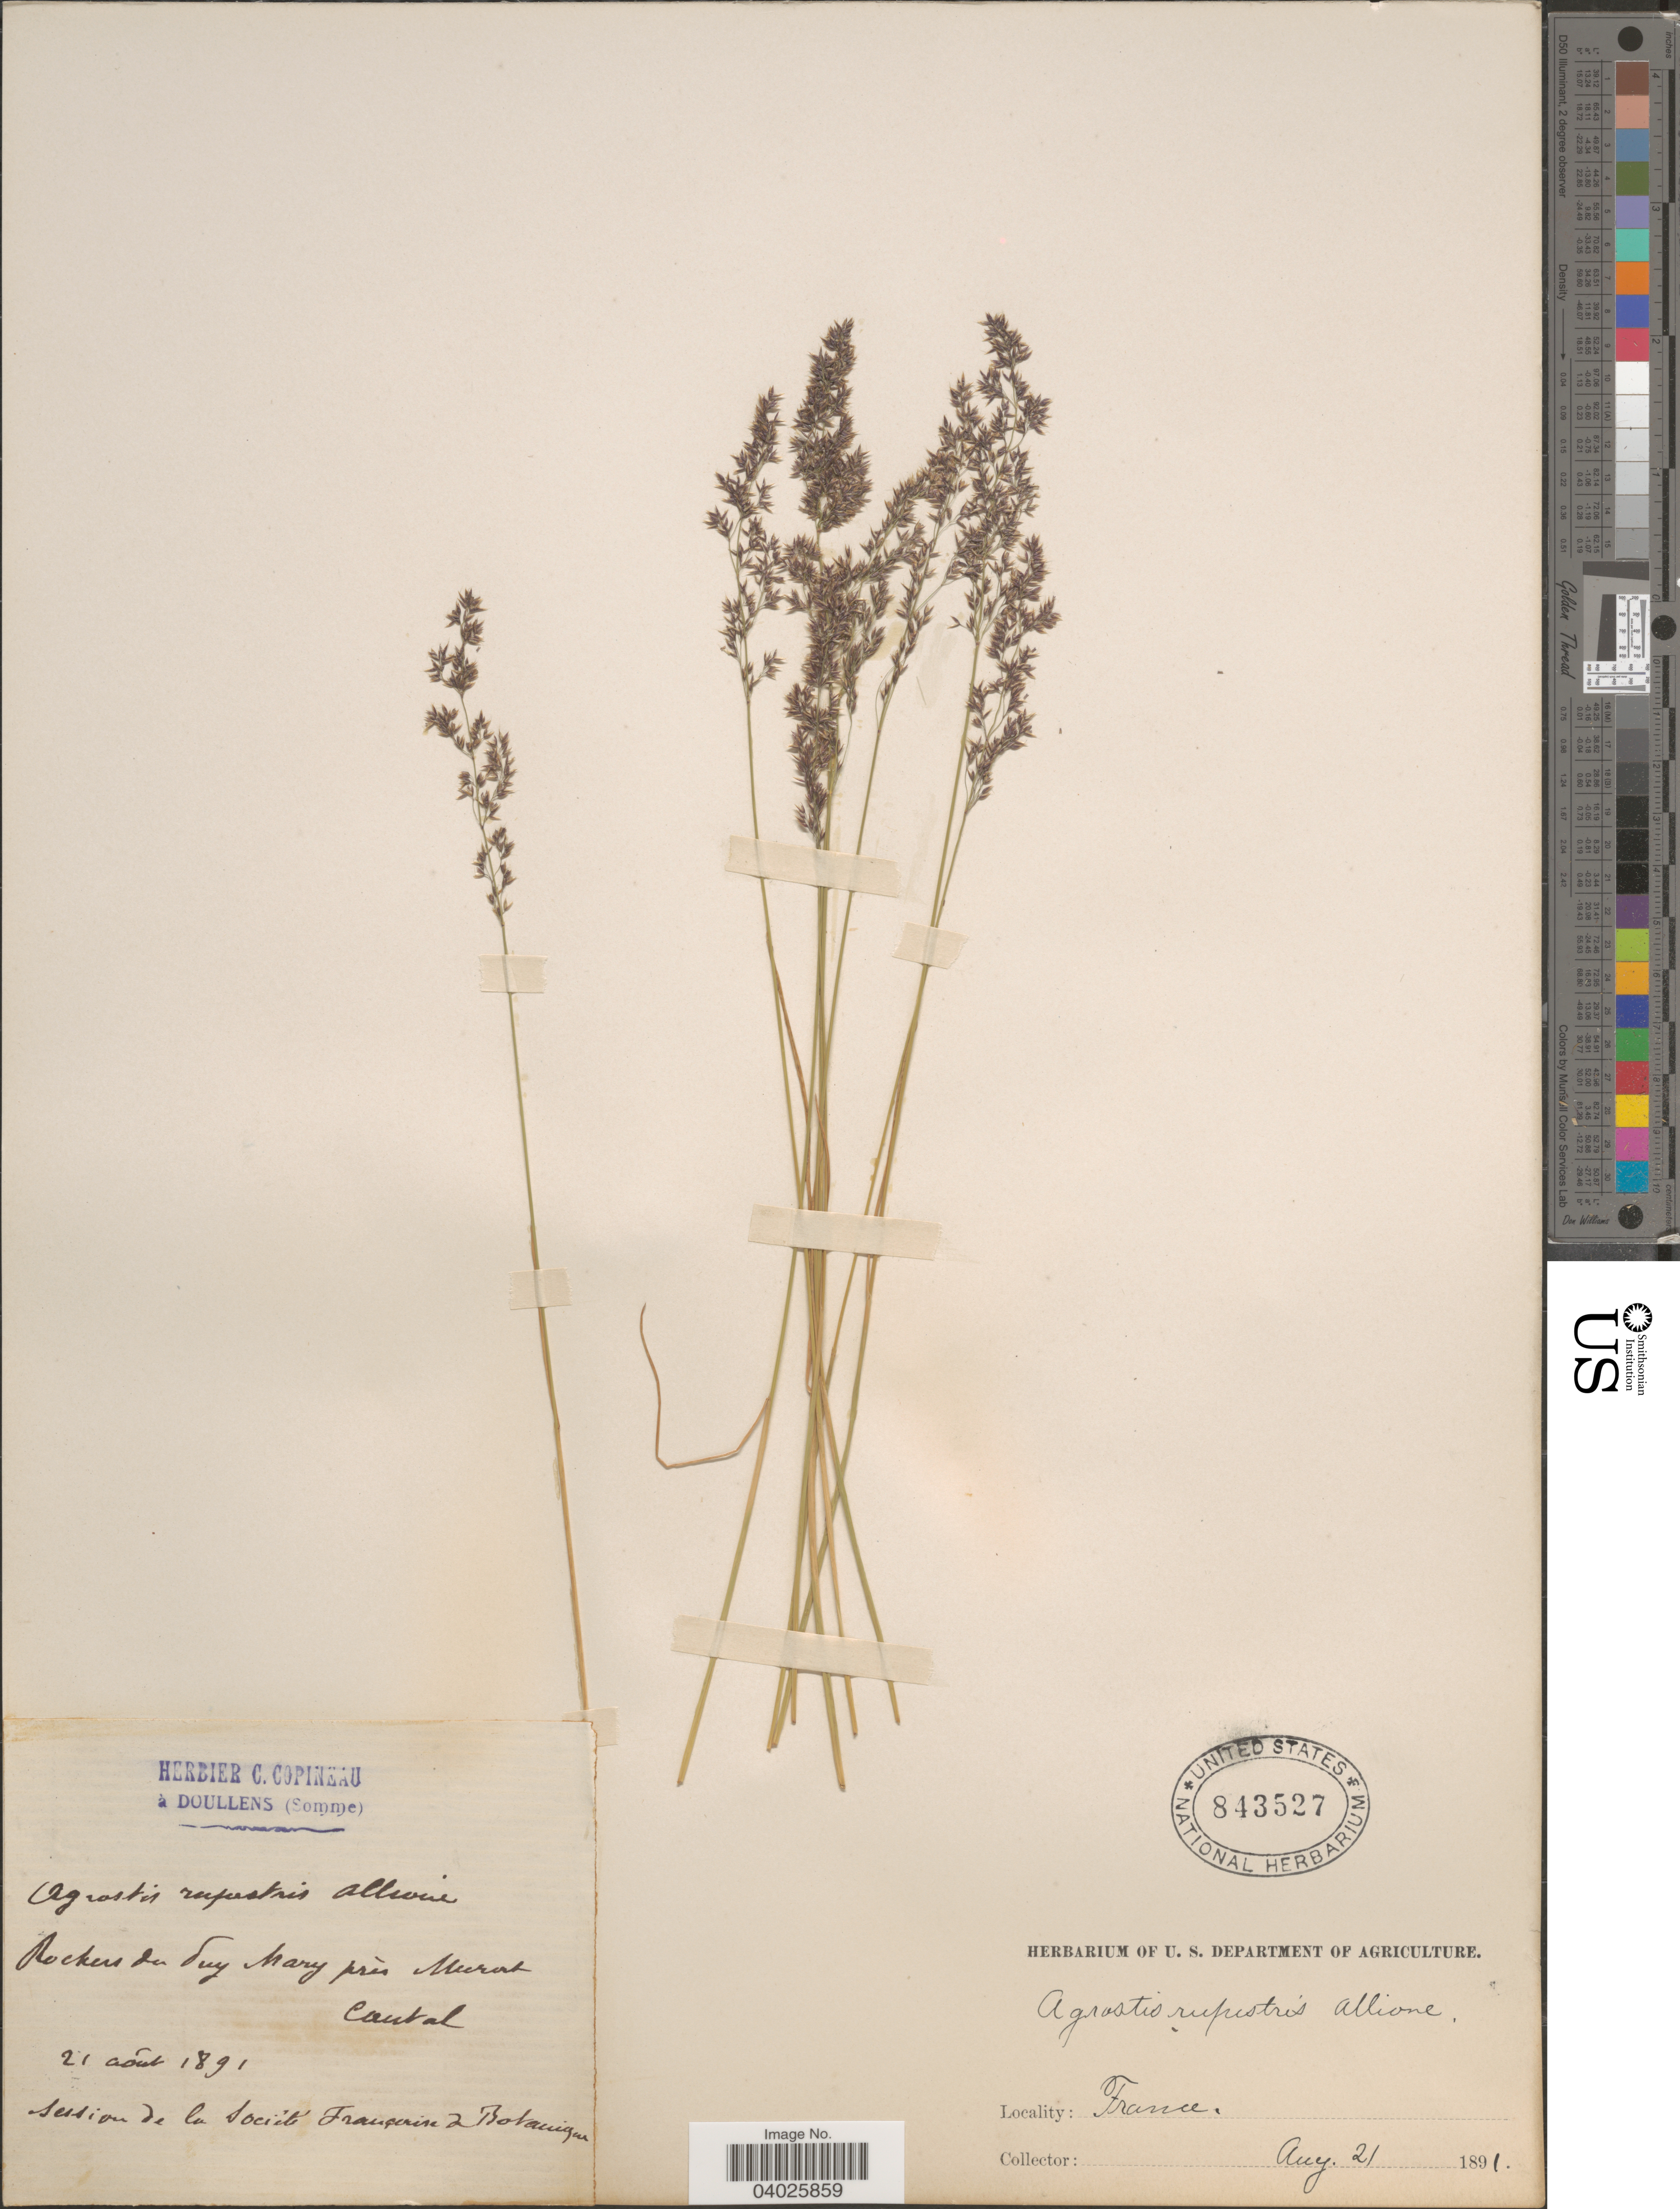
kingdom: Plantae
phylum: Tracheophyta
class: Liliopsida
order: Poales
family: Poaceae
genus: Agrostis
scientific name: Agrostis rupestris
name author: All.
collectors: ex herb. C. Copineau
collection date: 1891-08-21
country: France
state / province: Auvergne-Rhône-Alpes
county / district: Cantal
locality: Rockers du Suy Mary près Murat, Cantal.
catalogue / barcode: US 843527